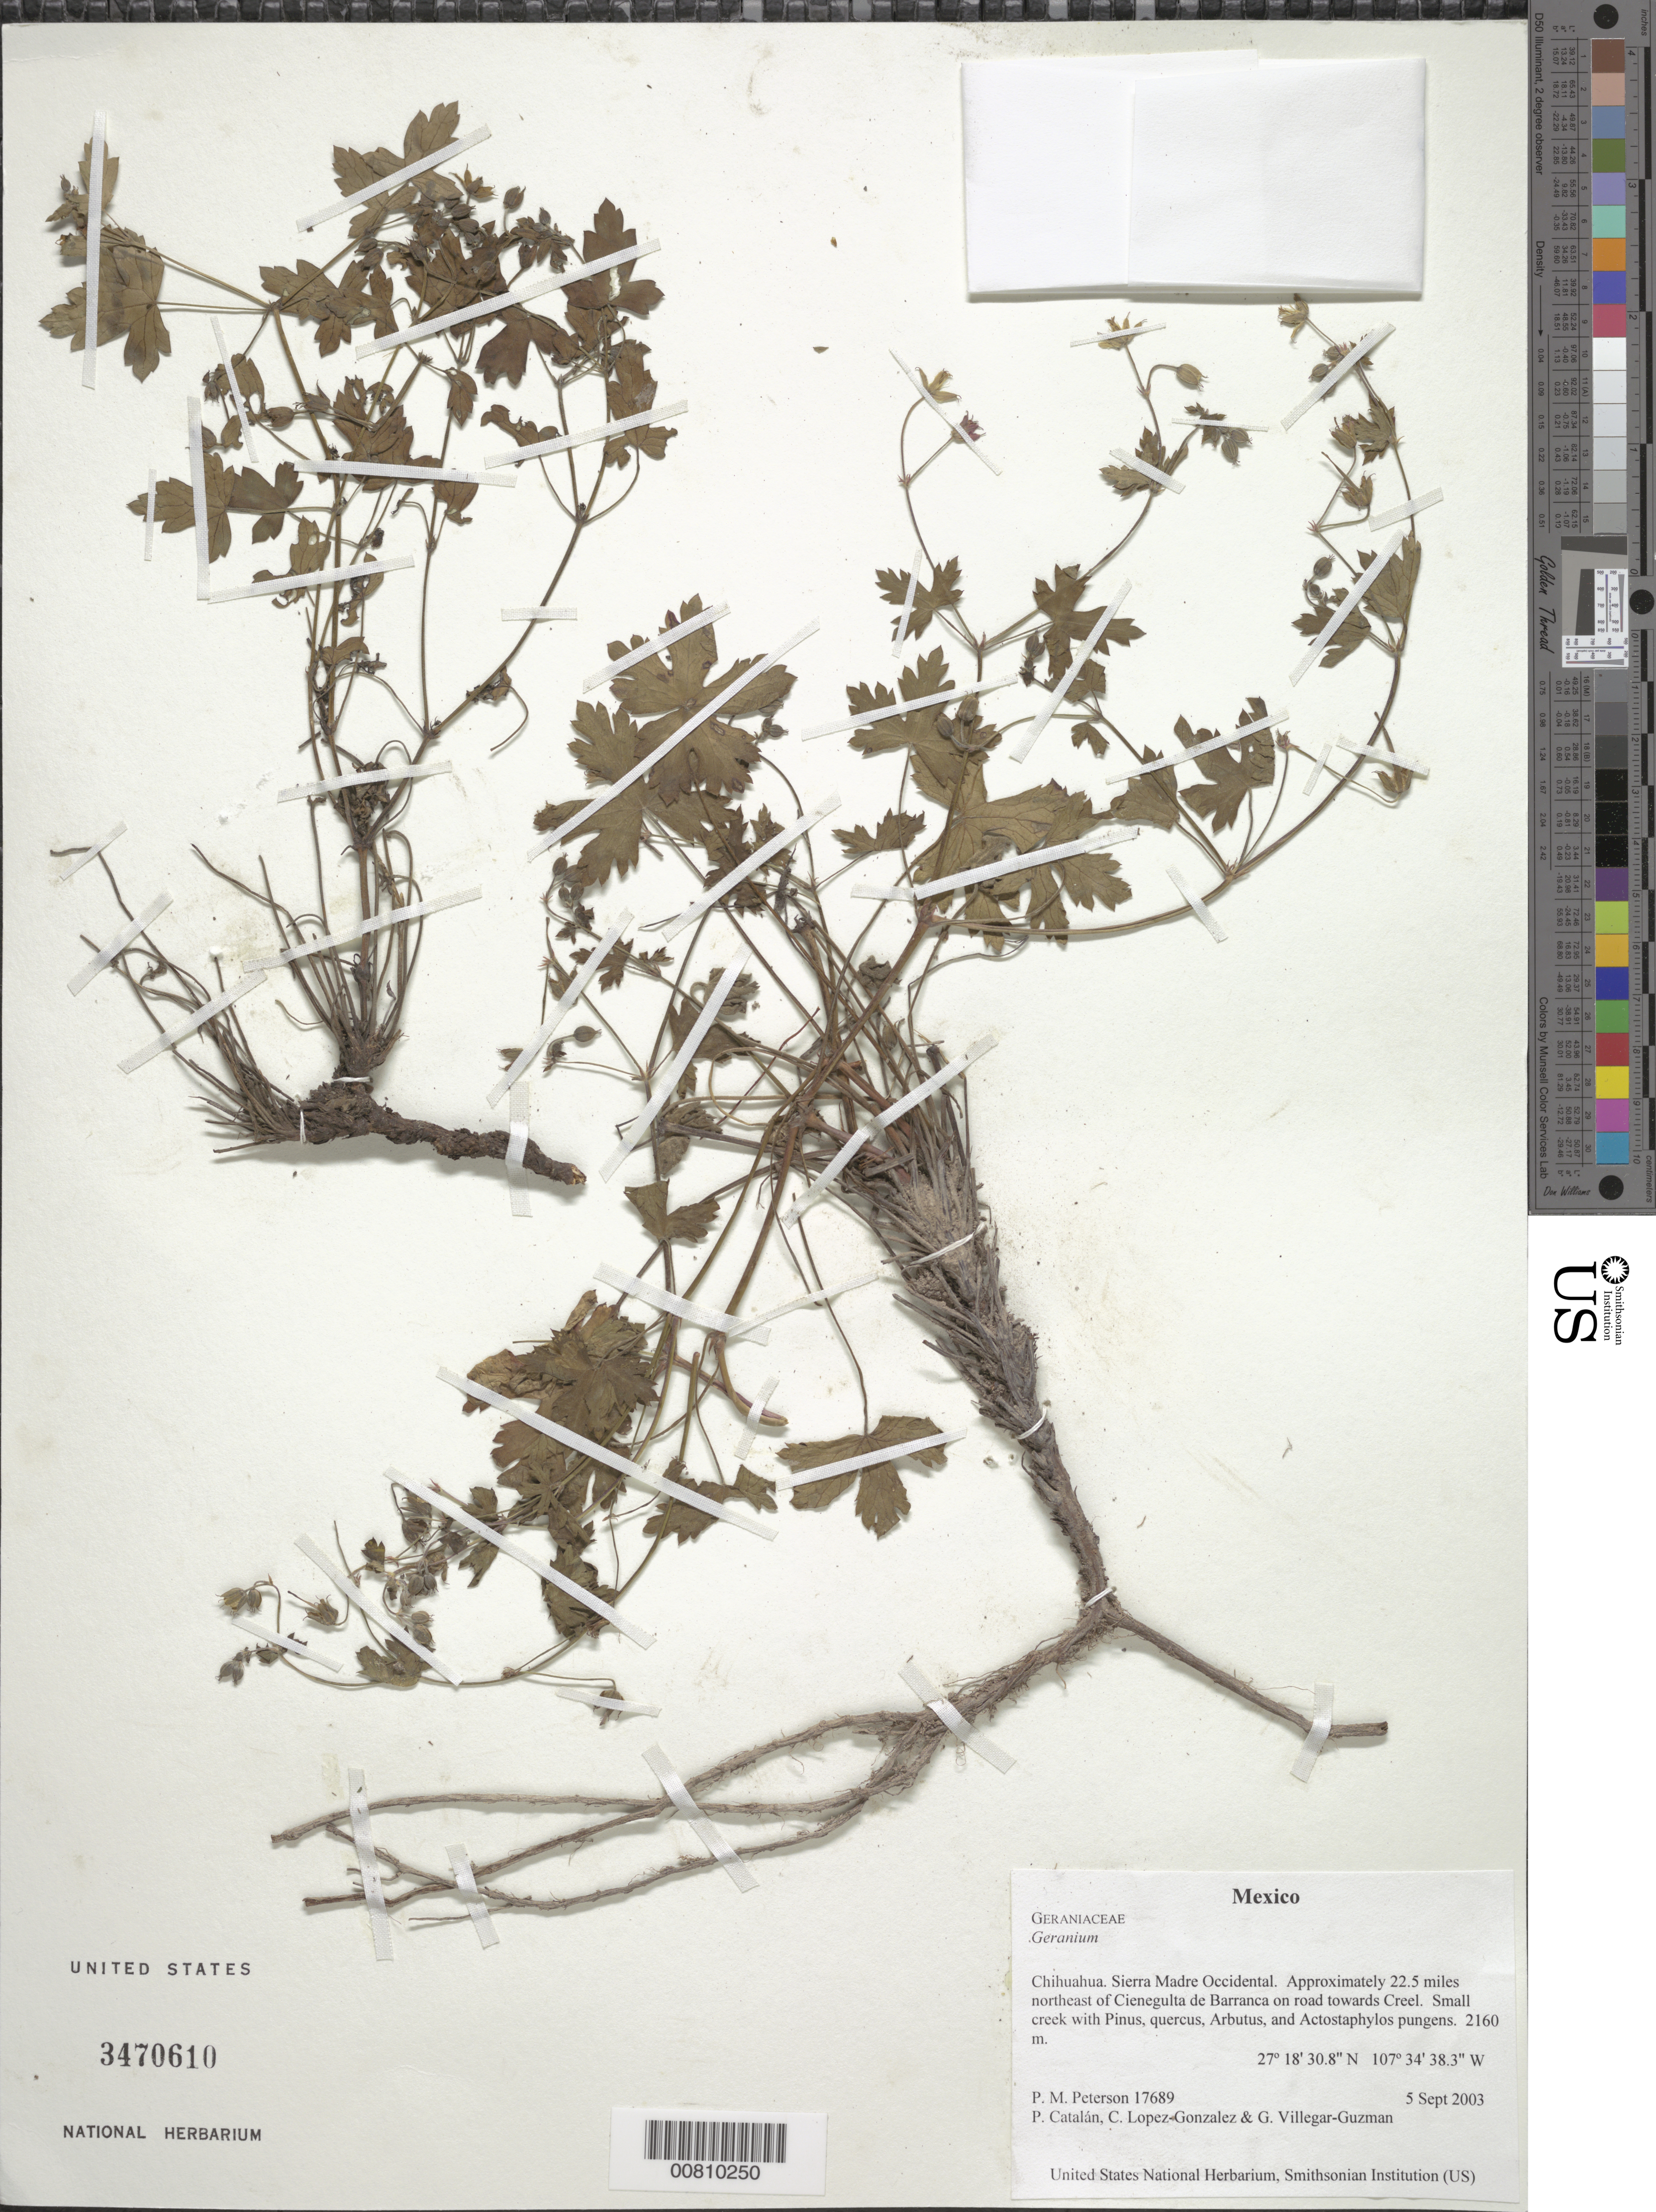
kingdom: Plantae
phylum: Tracheophyta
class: Magnoliopsida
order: Geraniales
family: Geraniaceae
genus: Geranium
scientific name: Geranium sp.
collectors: P. M. Peterson, P. Catalán, C. Lopez-Gonzalez & G. Villegar-Guzman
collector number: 17689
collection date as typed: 05 Sep 2003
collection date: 2003-09-05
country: Mexico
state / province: Chihuahua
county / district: Sierra Madre Occidental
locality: Approximately 22.5 miles northeast of Cienegulta de Barranca on road towards Creel. Small creek with Pinus, quercus, Arbutus, and Actostaphylos pungens.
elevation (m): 2160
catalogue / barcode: US 3470610